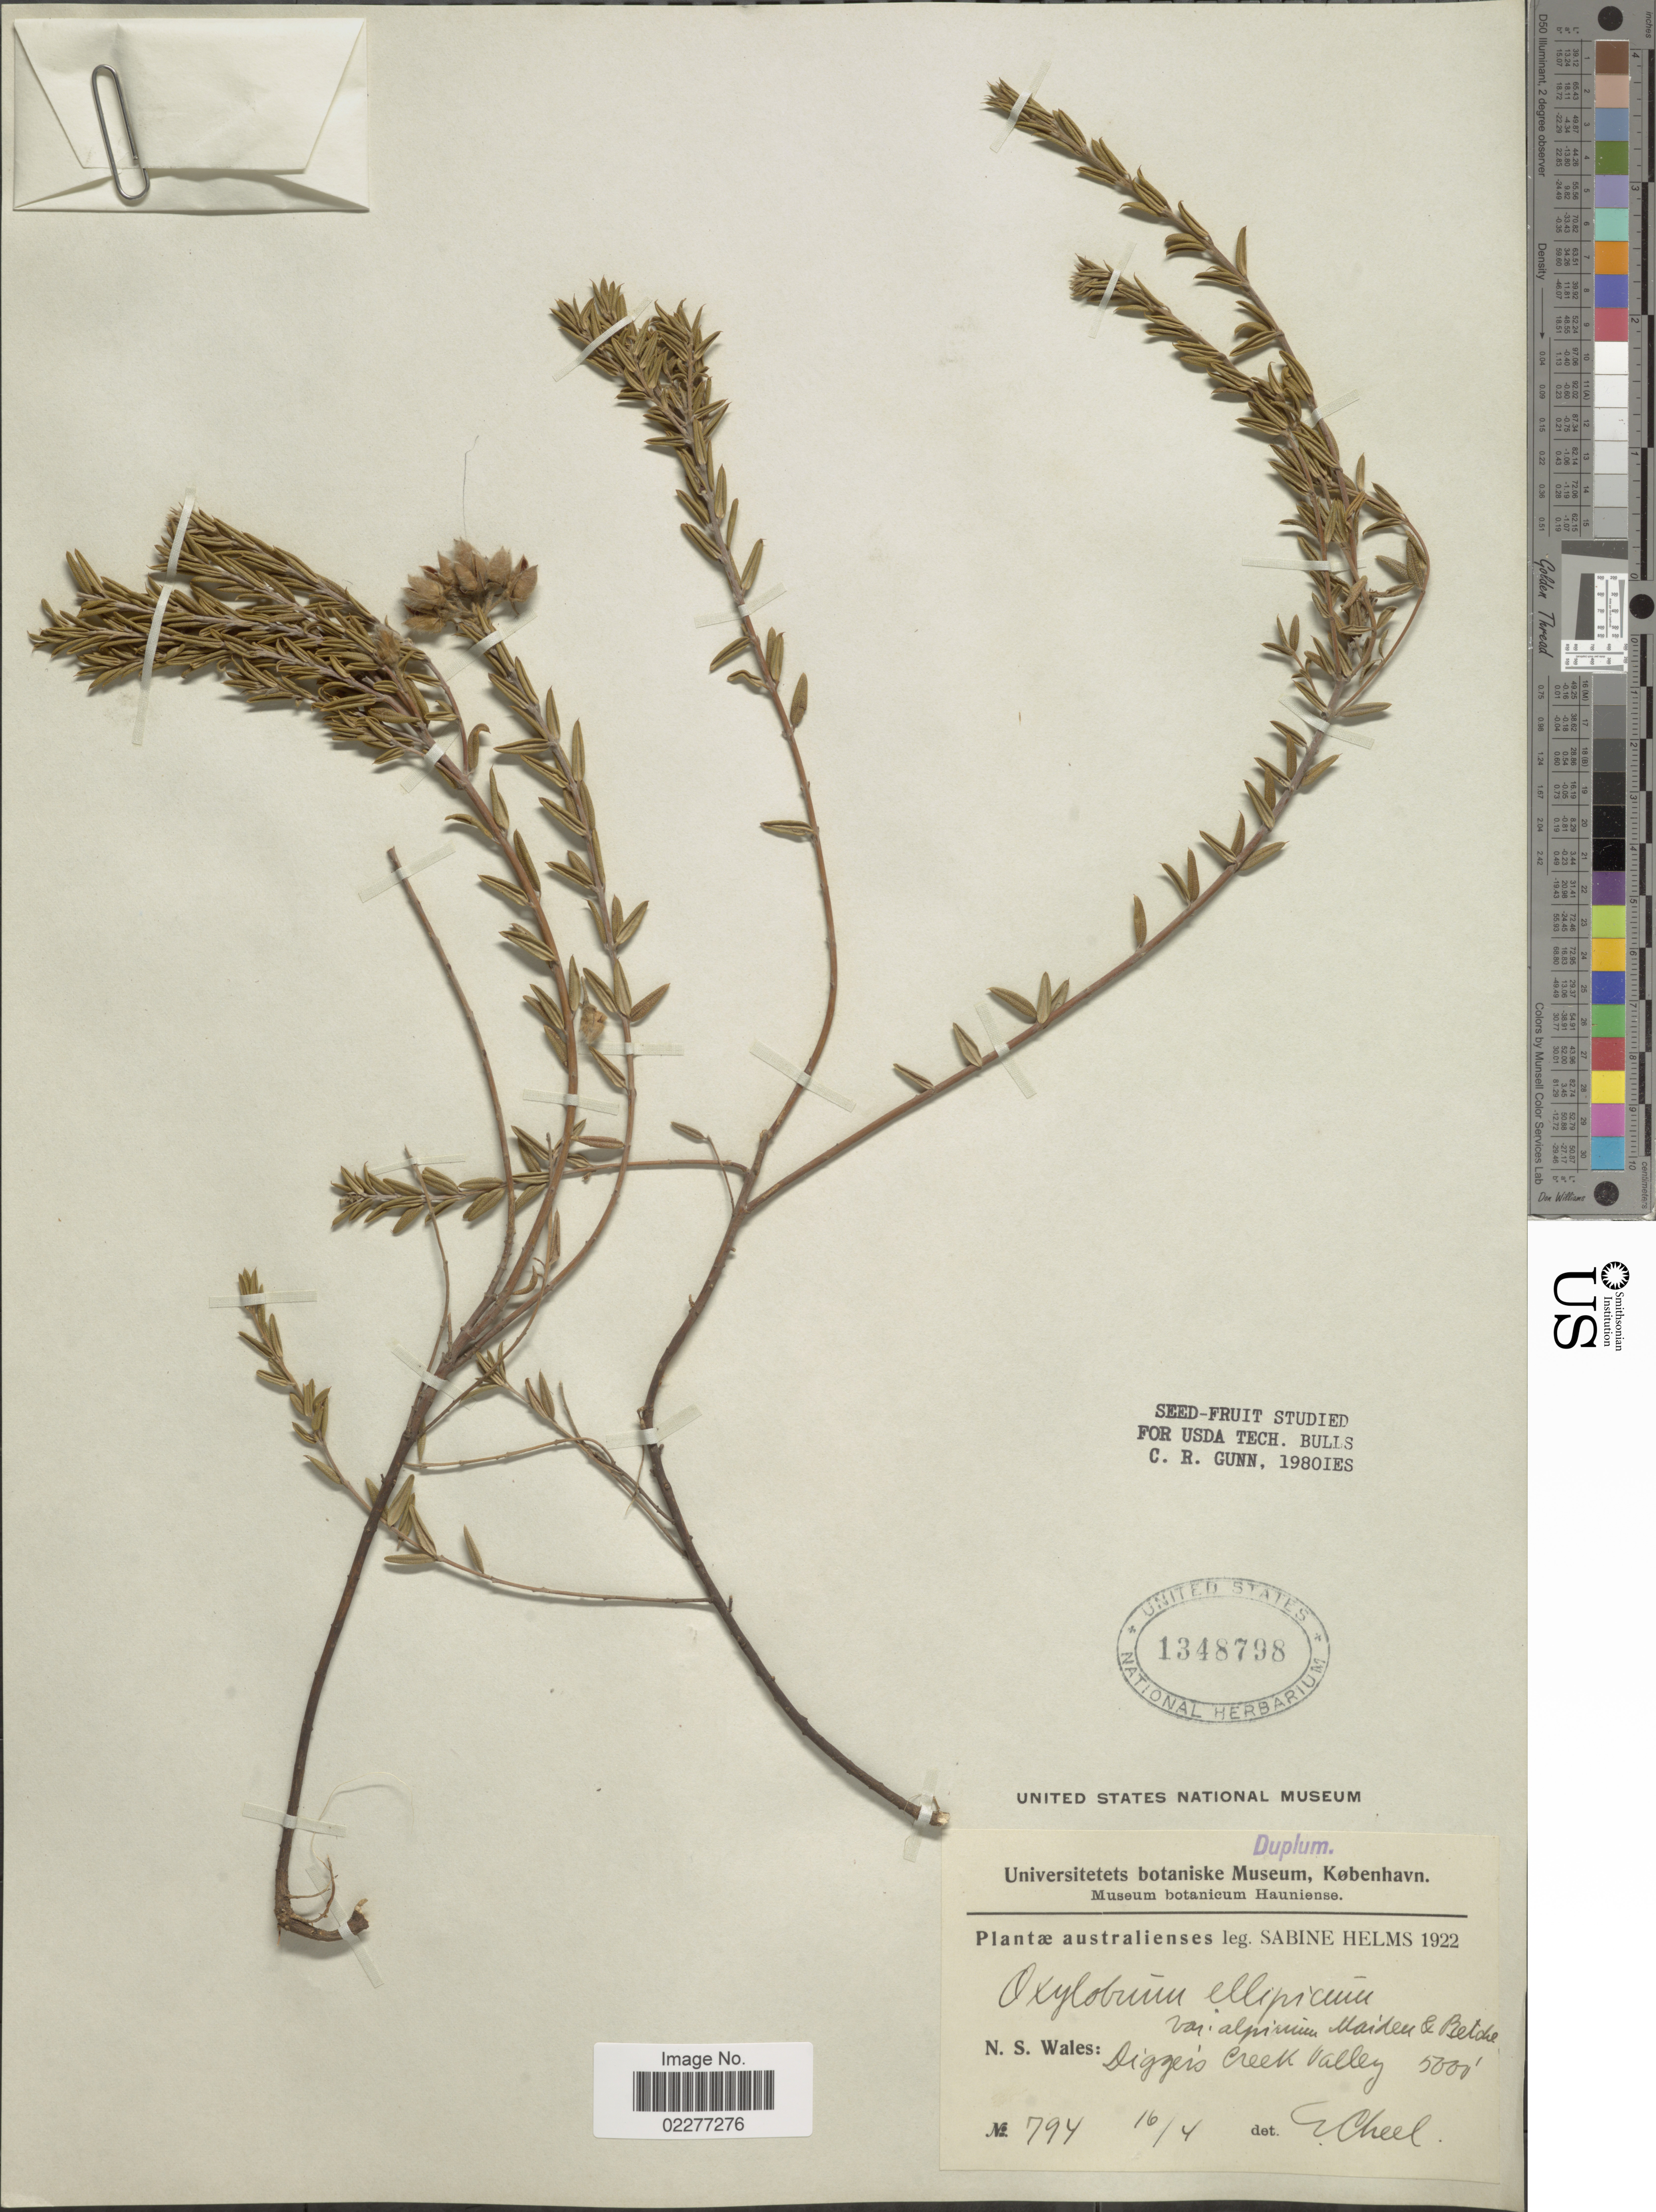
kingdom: Plantae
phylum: Tracheophyta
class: Magnoliopsida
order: Fabales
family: Fabaceae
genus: Oxylobium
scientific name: Oxylobium ellipticum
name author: (Vent.) R. Br.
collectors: S. Helms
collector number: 794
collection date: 1922-04-16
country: Australia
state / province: New South Wales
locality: Digger's Creek Valley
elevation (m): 1524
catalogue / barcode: US 1348798